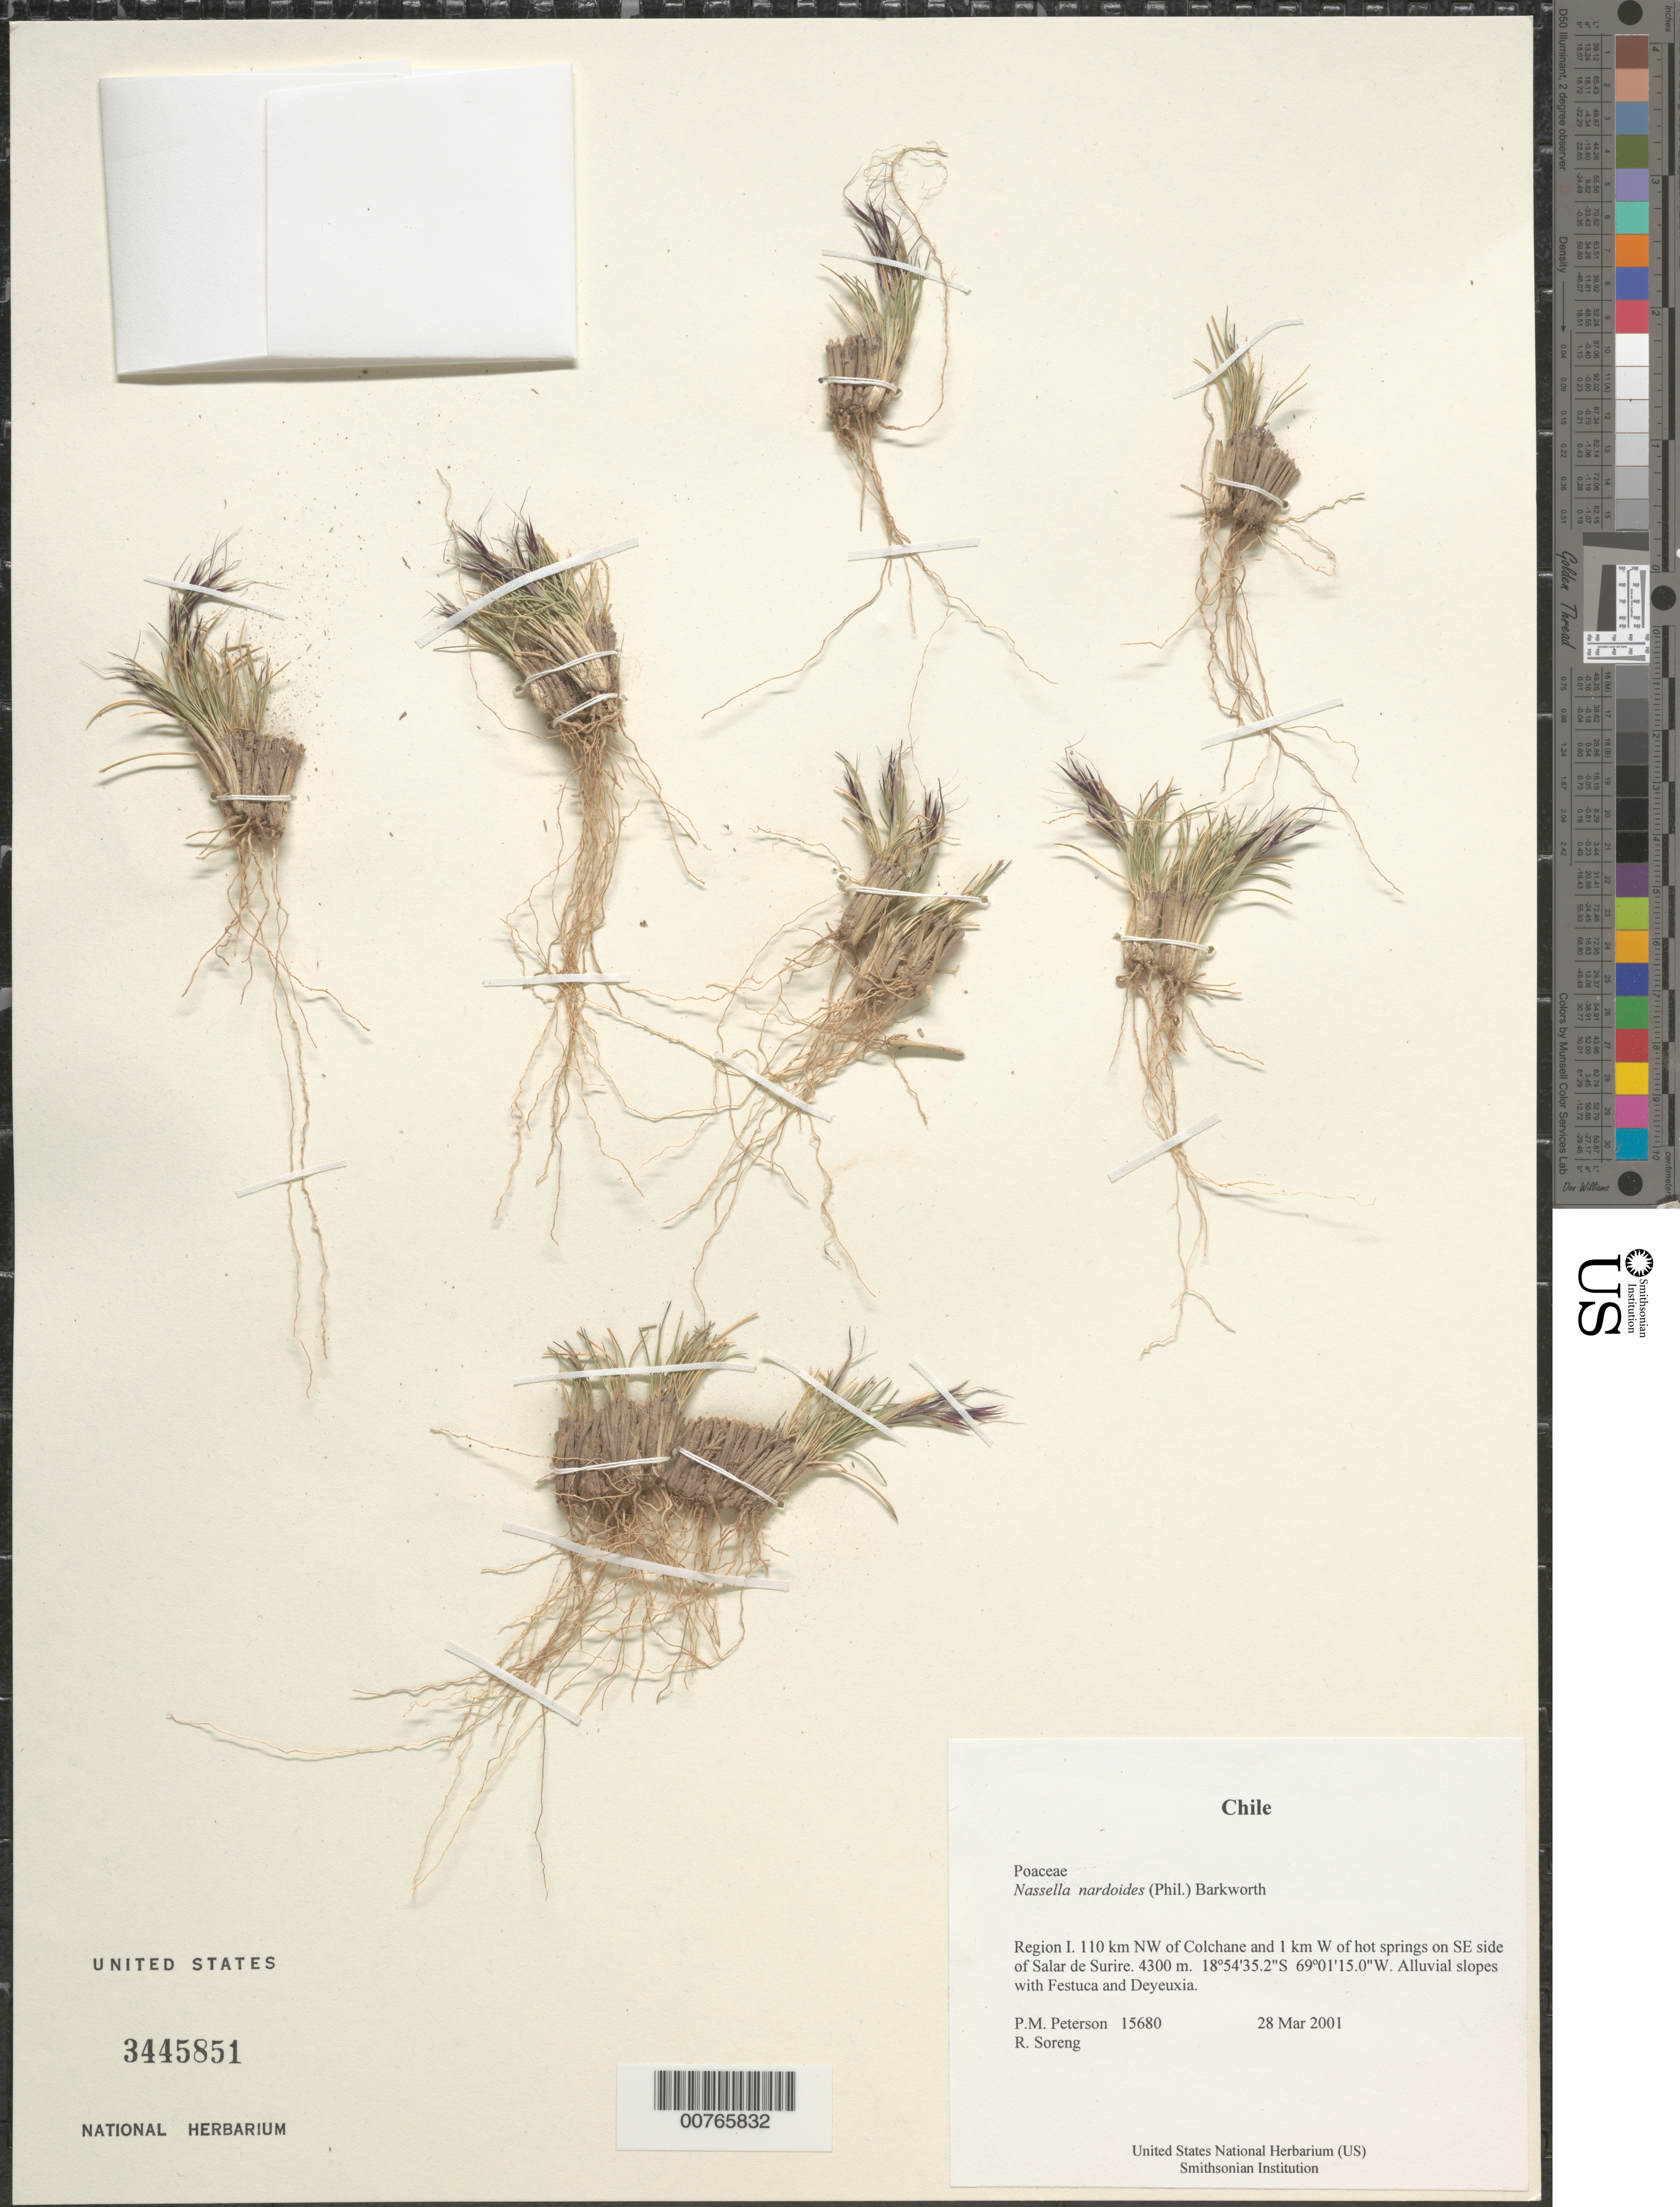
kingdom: Plantae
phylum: Tracheophyta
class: Liliopsida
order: Poales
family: Poaceae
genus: Nassella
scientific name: Nassella nardoides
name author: (Phil.) Barkworth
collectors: P. M. Peterson & R. J. Soreng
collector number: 15680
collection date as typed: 28 Mar 2001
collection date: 2001-03-28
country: Chile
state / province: Tarapacá (I)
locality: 110 km NW of Colchane and 1 km W of hot springs on SE side of Salar de Surire.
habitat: Alluvial slopes with Festuca and Deyeuxia.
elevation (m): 4300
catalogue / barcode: US 3445851